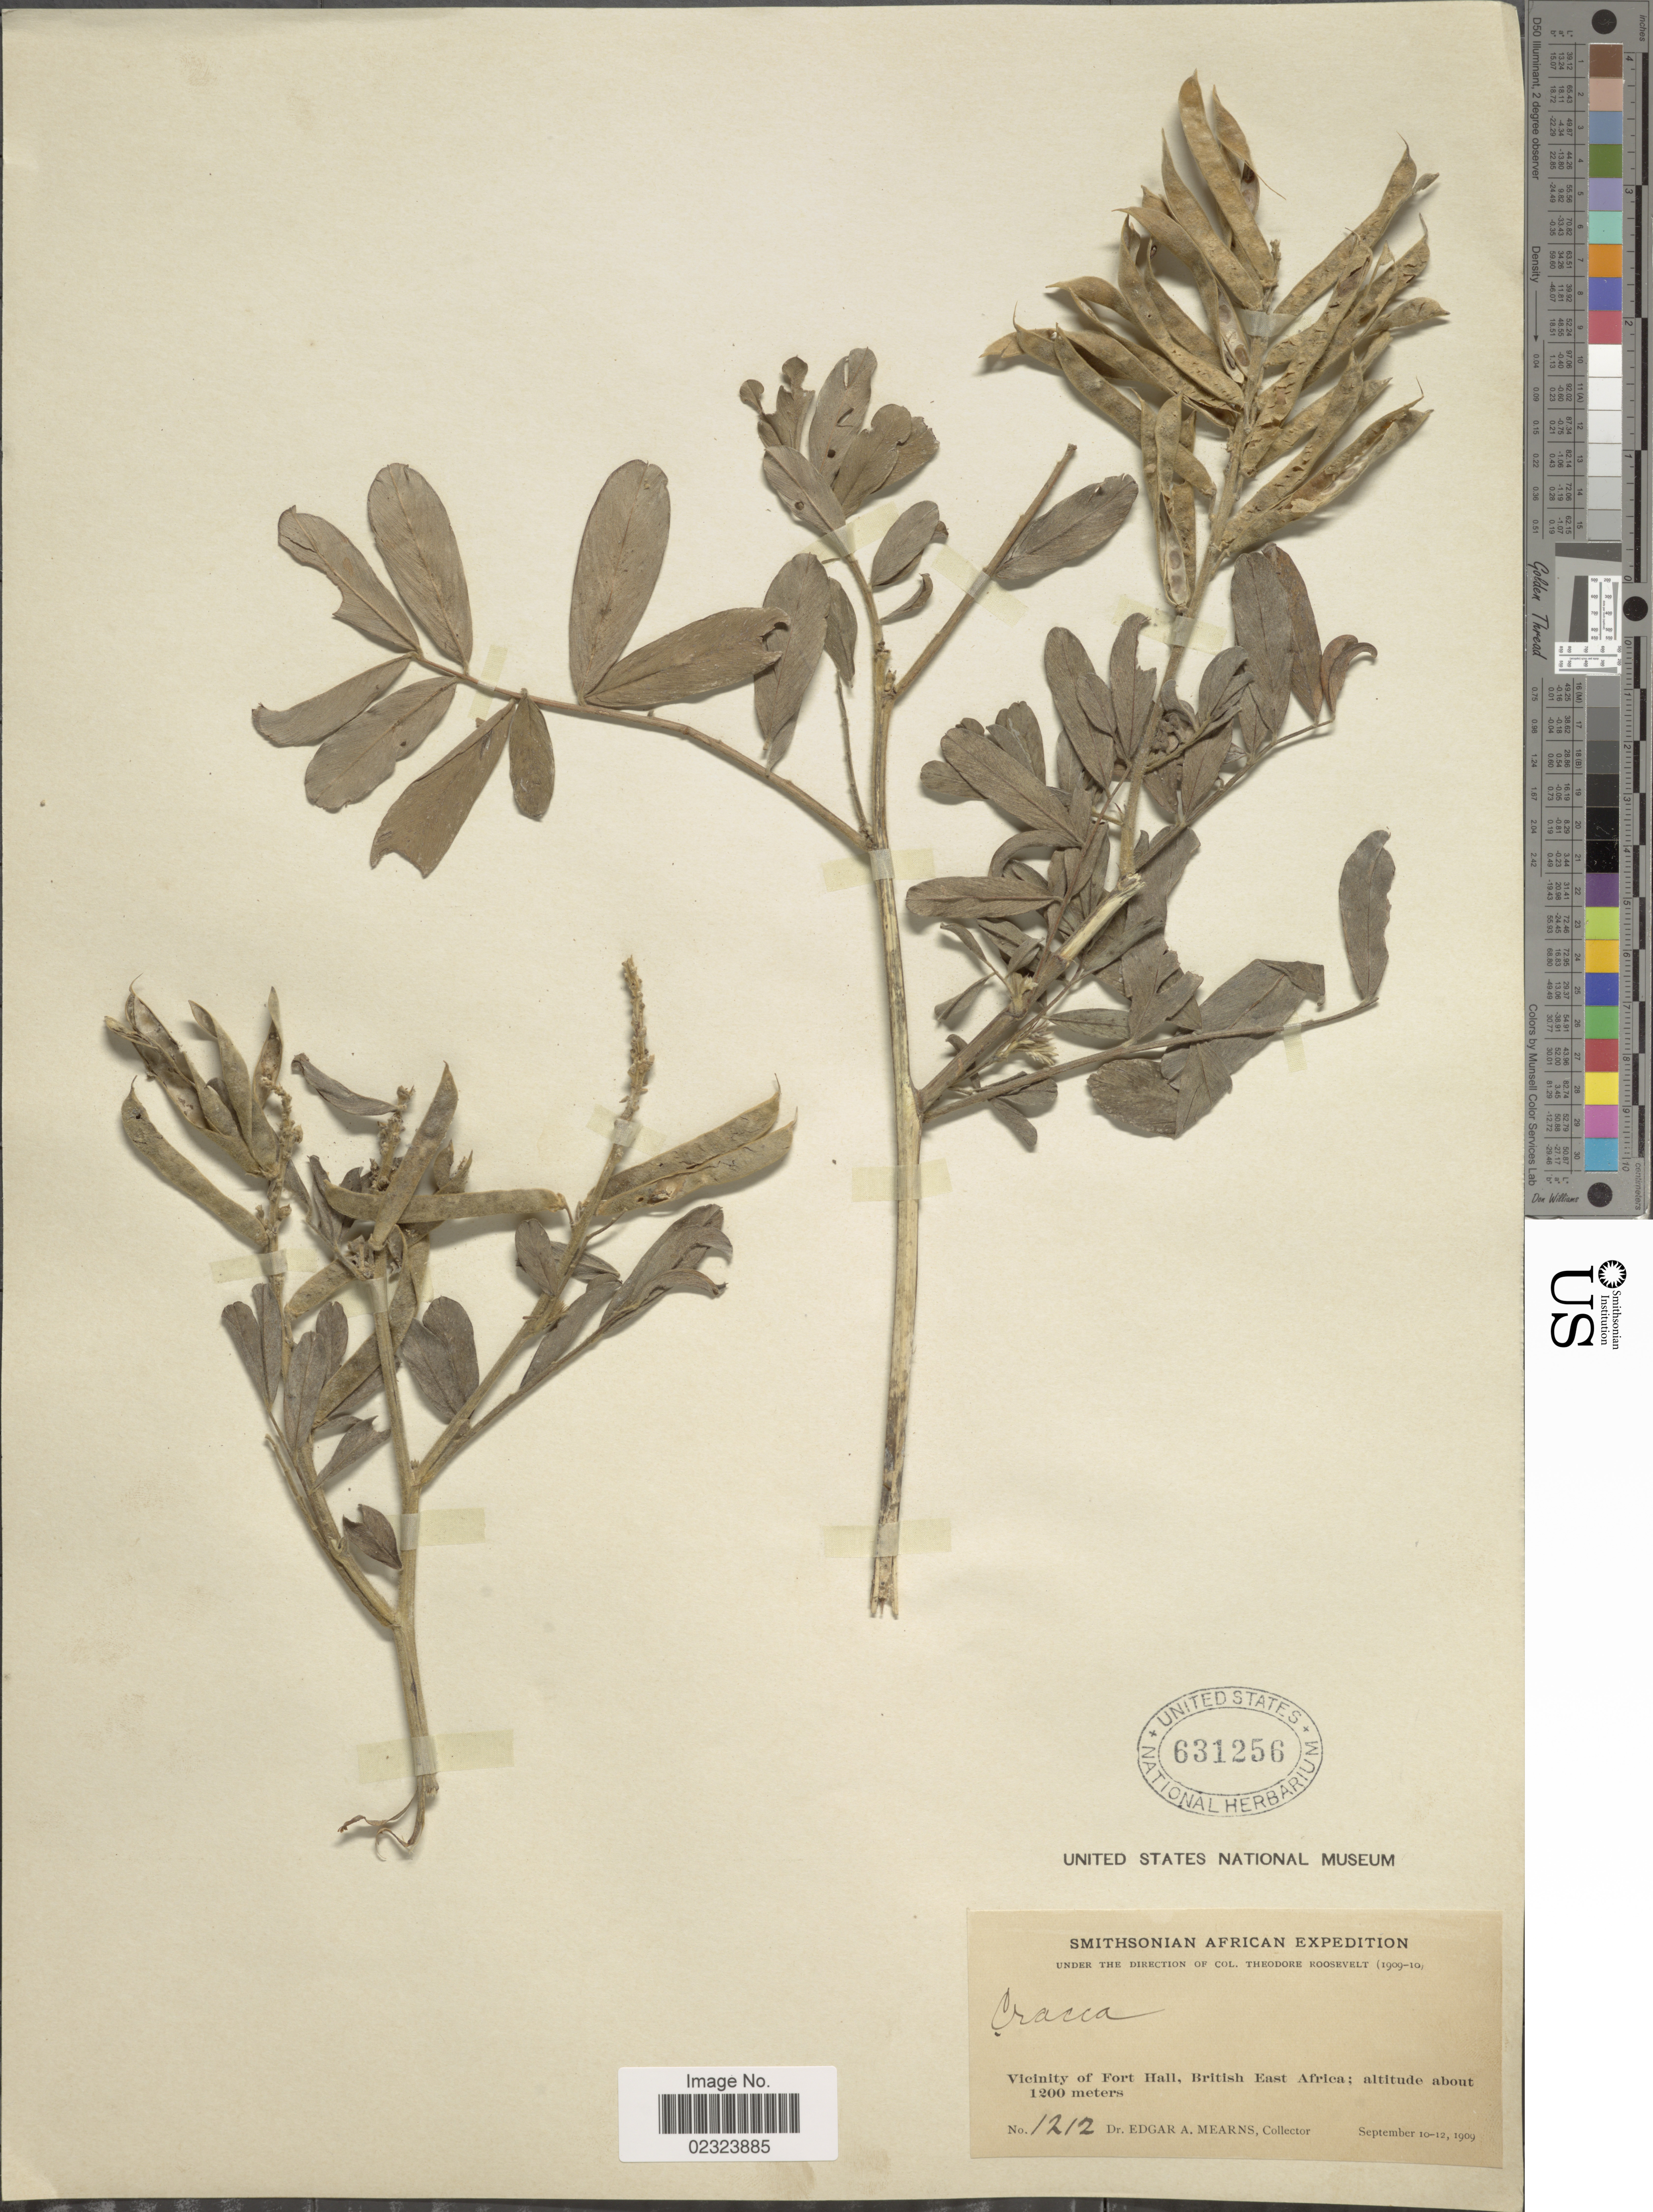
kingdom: Plantae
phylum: Tracheophyta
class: Magnoliopsida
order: Fabales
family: Fabaceae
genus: Tephrosia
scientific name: Tephrosia sp.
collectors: E. A. Mearns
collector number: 1212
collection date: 1909-09-10/1909-09-12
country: Kenya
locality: Vicinity of Fort Hall, British East Africa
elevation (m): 1200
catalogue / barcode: US 631256